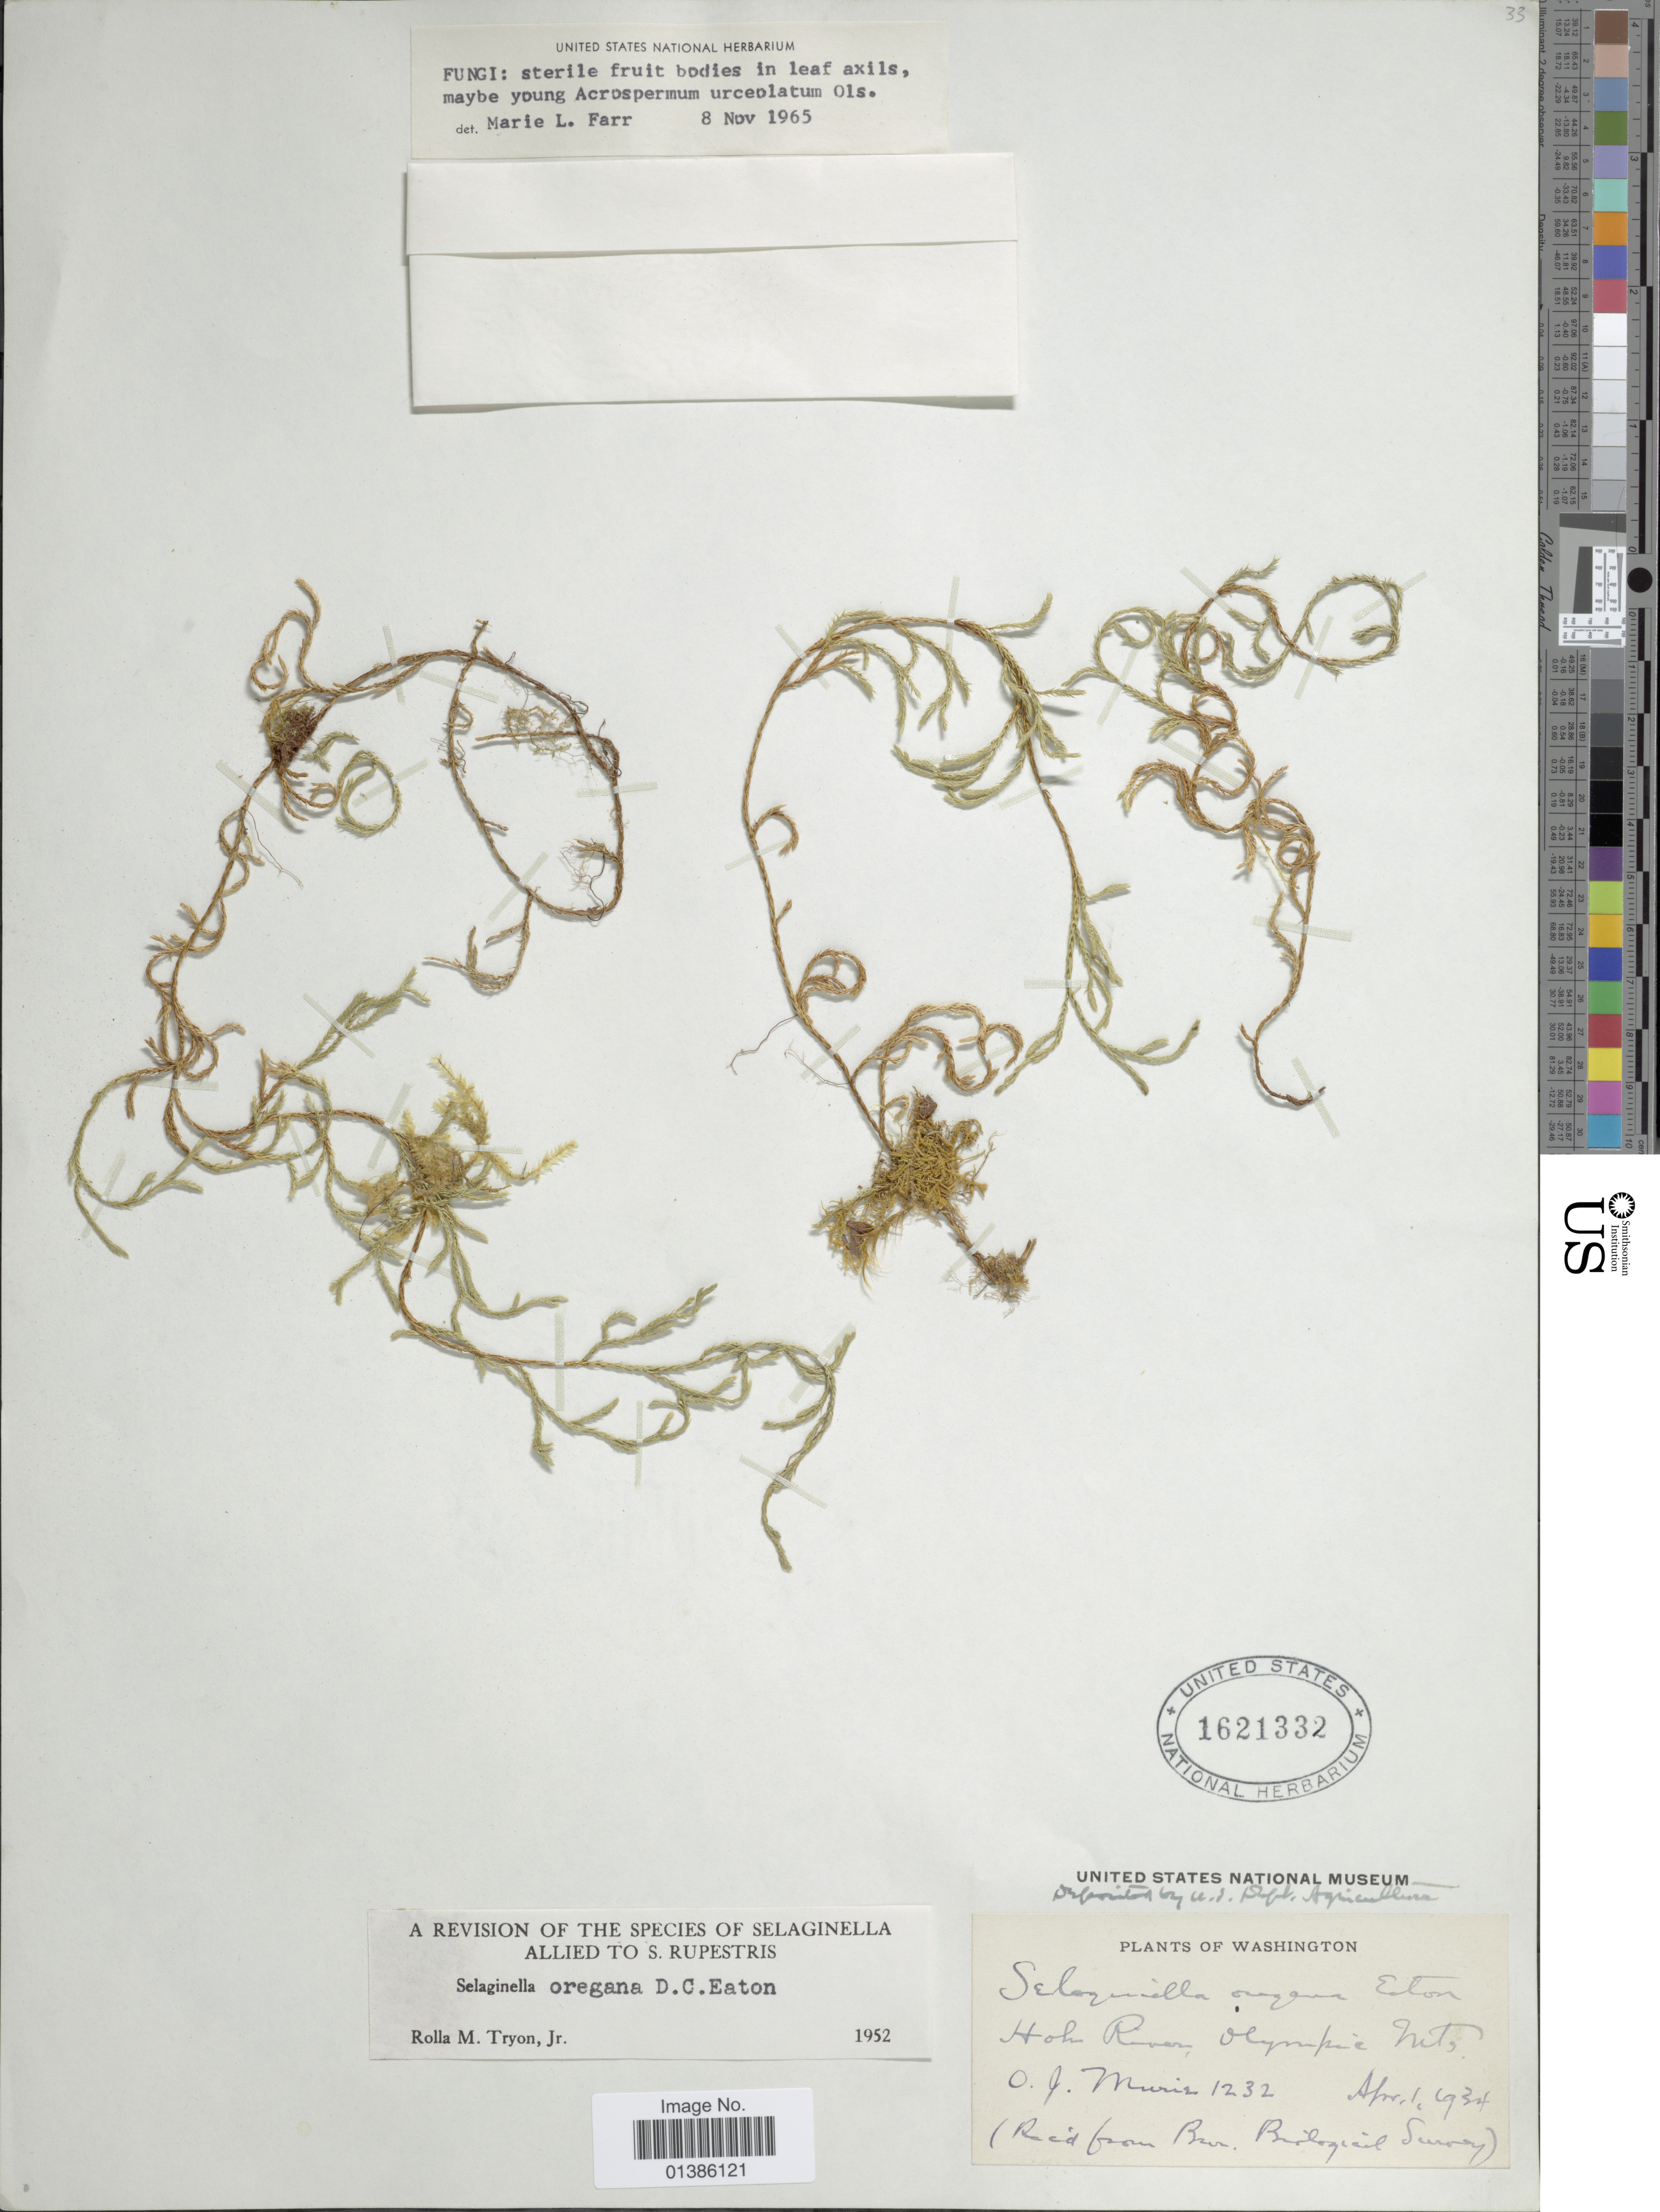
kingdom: Plantae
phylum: Tracheophyta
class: Lycopodiopsida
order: Selaginellales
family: Selaginellaceae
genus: Selaginella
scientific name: Selaginella oregana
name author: D.C. Eaton ex S. Watson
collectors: O. Murie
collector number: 1232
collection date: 1934-04-01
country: United States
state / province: Washington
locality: Hoh River, Olympic Mts.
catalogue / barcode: US 1621332